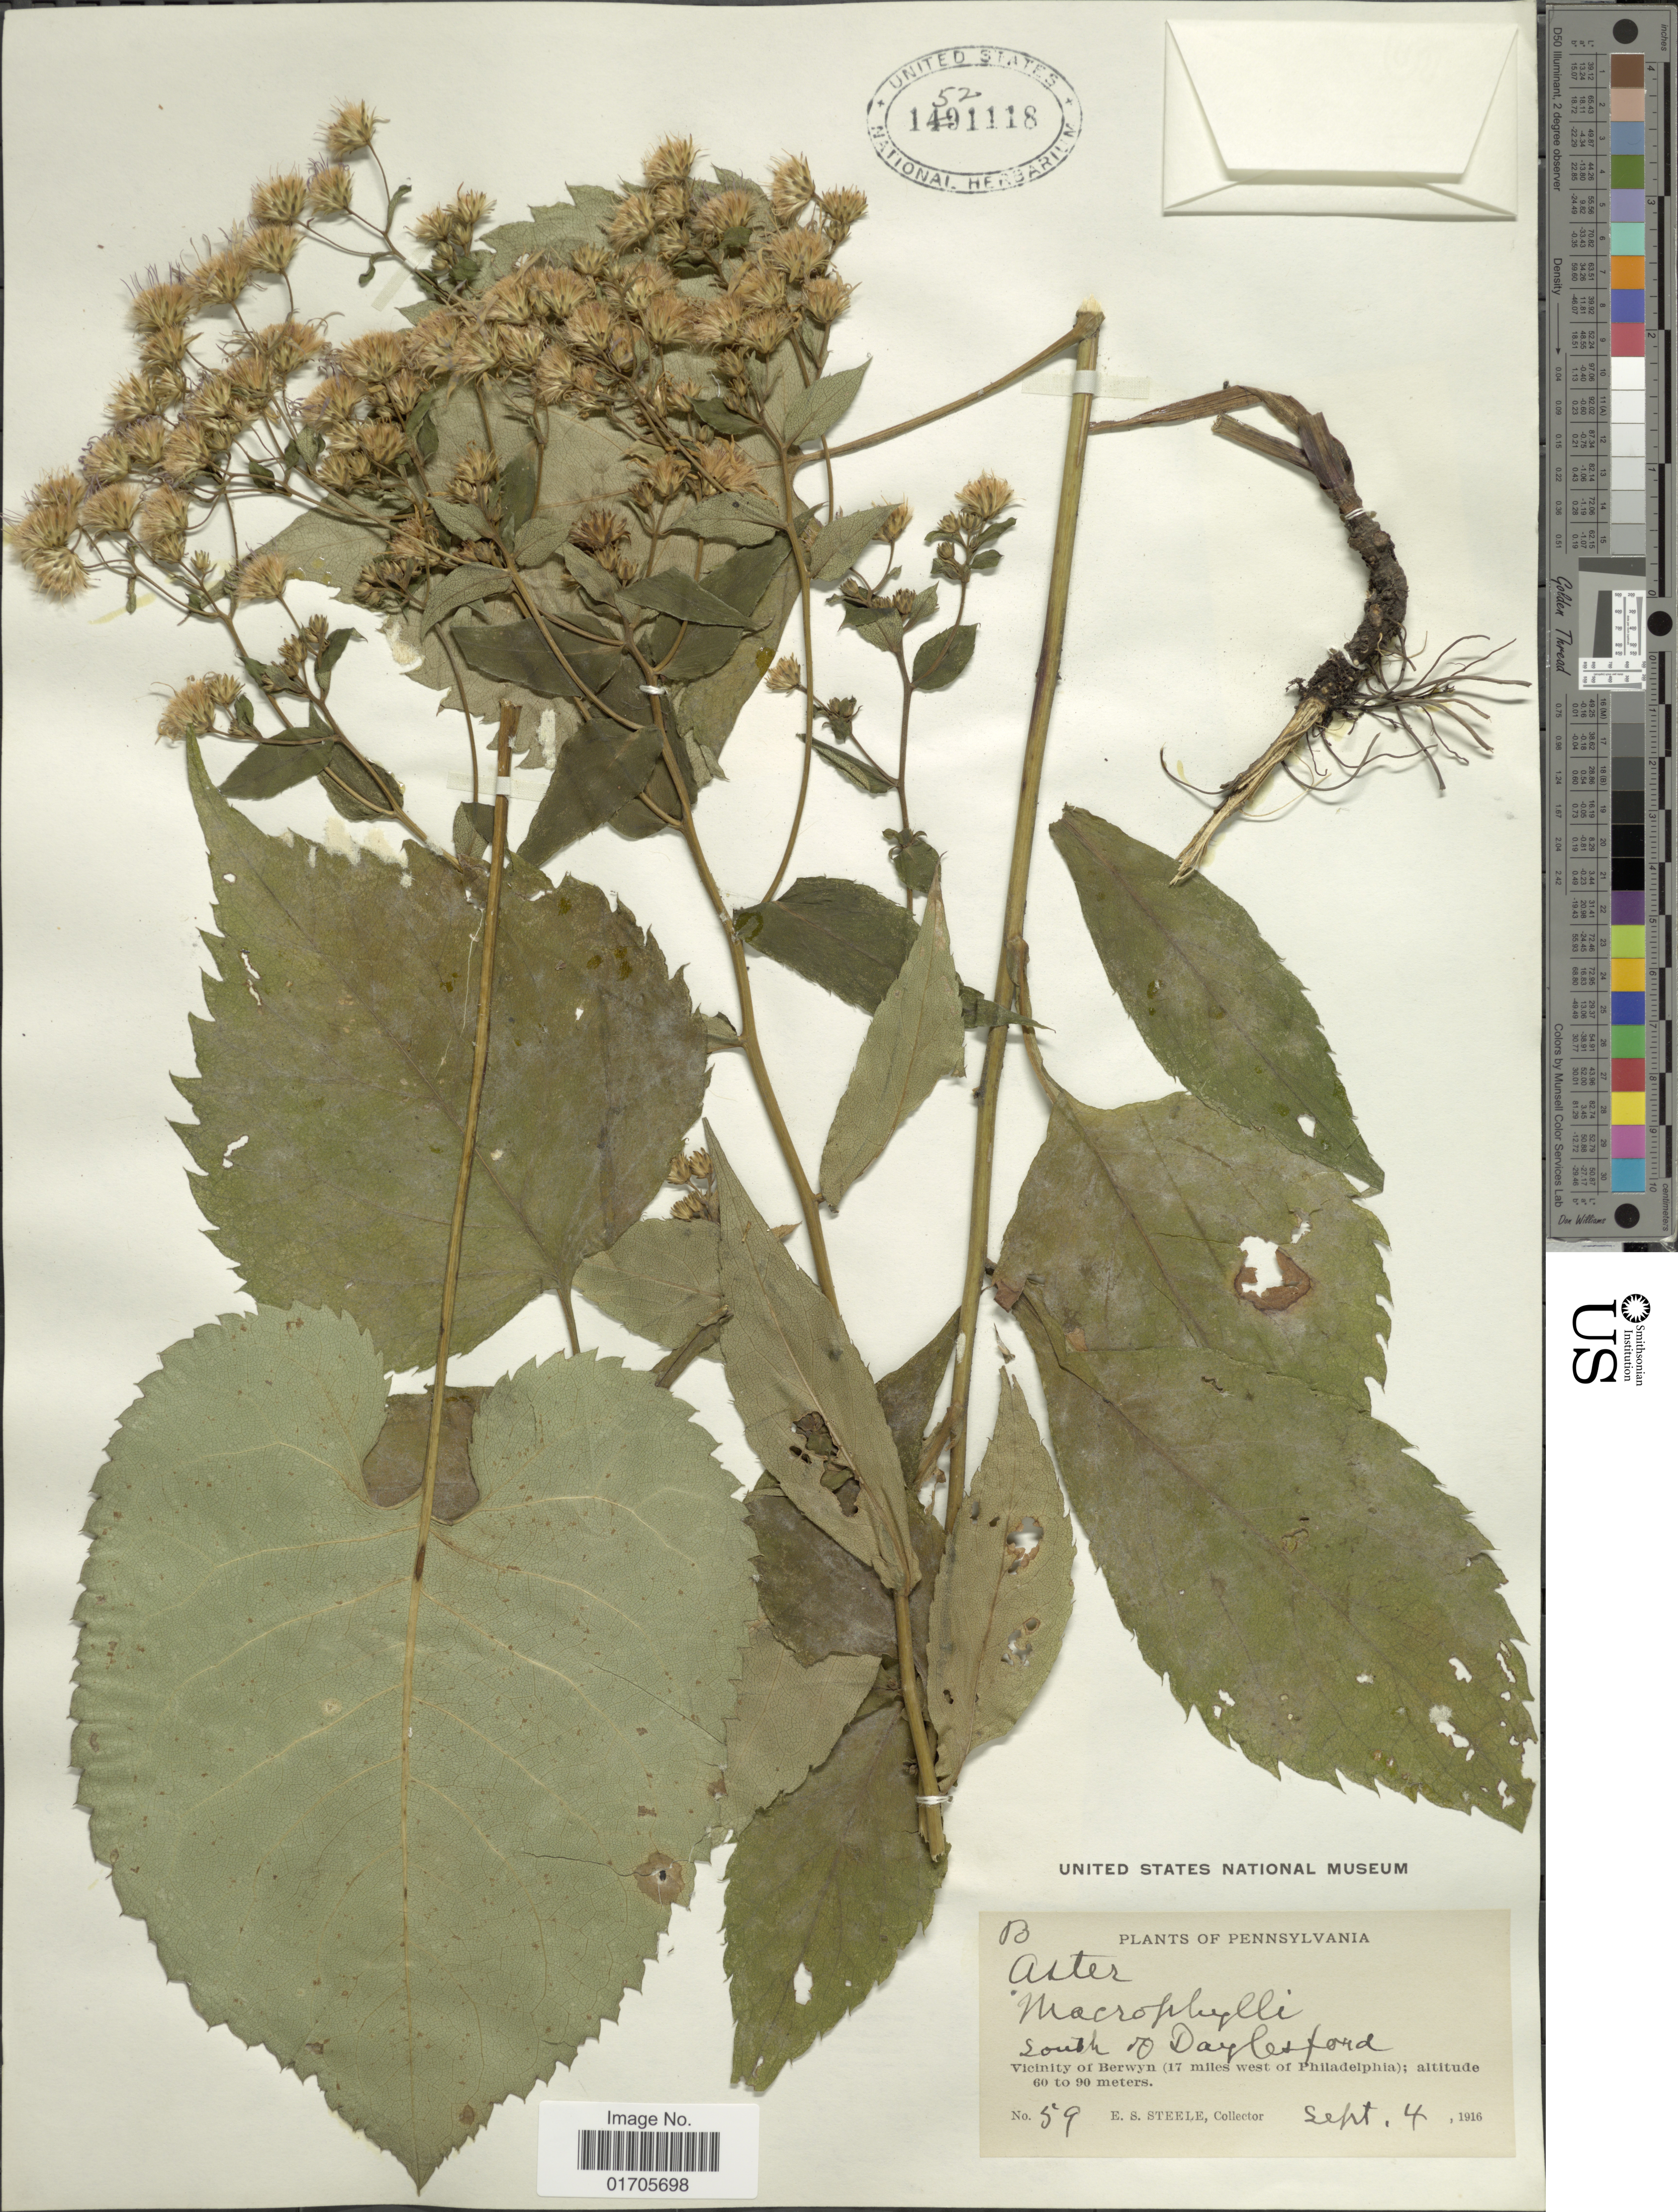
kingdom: Plantae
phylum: Tracheophyta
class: Magnoliopsida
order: Asterales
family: Asteraceae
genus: Eurybia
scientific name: Eurybia macrophylla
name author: (L.) Cass.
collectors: E. Steele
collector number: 59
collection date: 1916-09-04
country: United States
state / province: Pennsylvania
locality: Pennsylvania. South of Daylesford. Vicinity of Berwyn (17 miles west of Philadelphia).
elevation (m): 60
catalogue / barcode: US 1521118